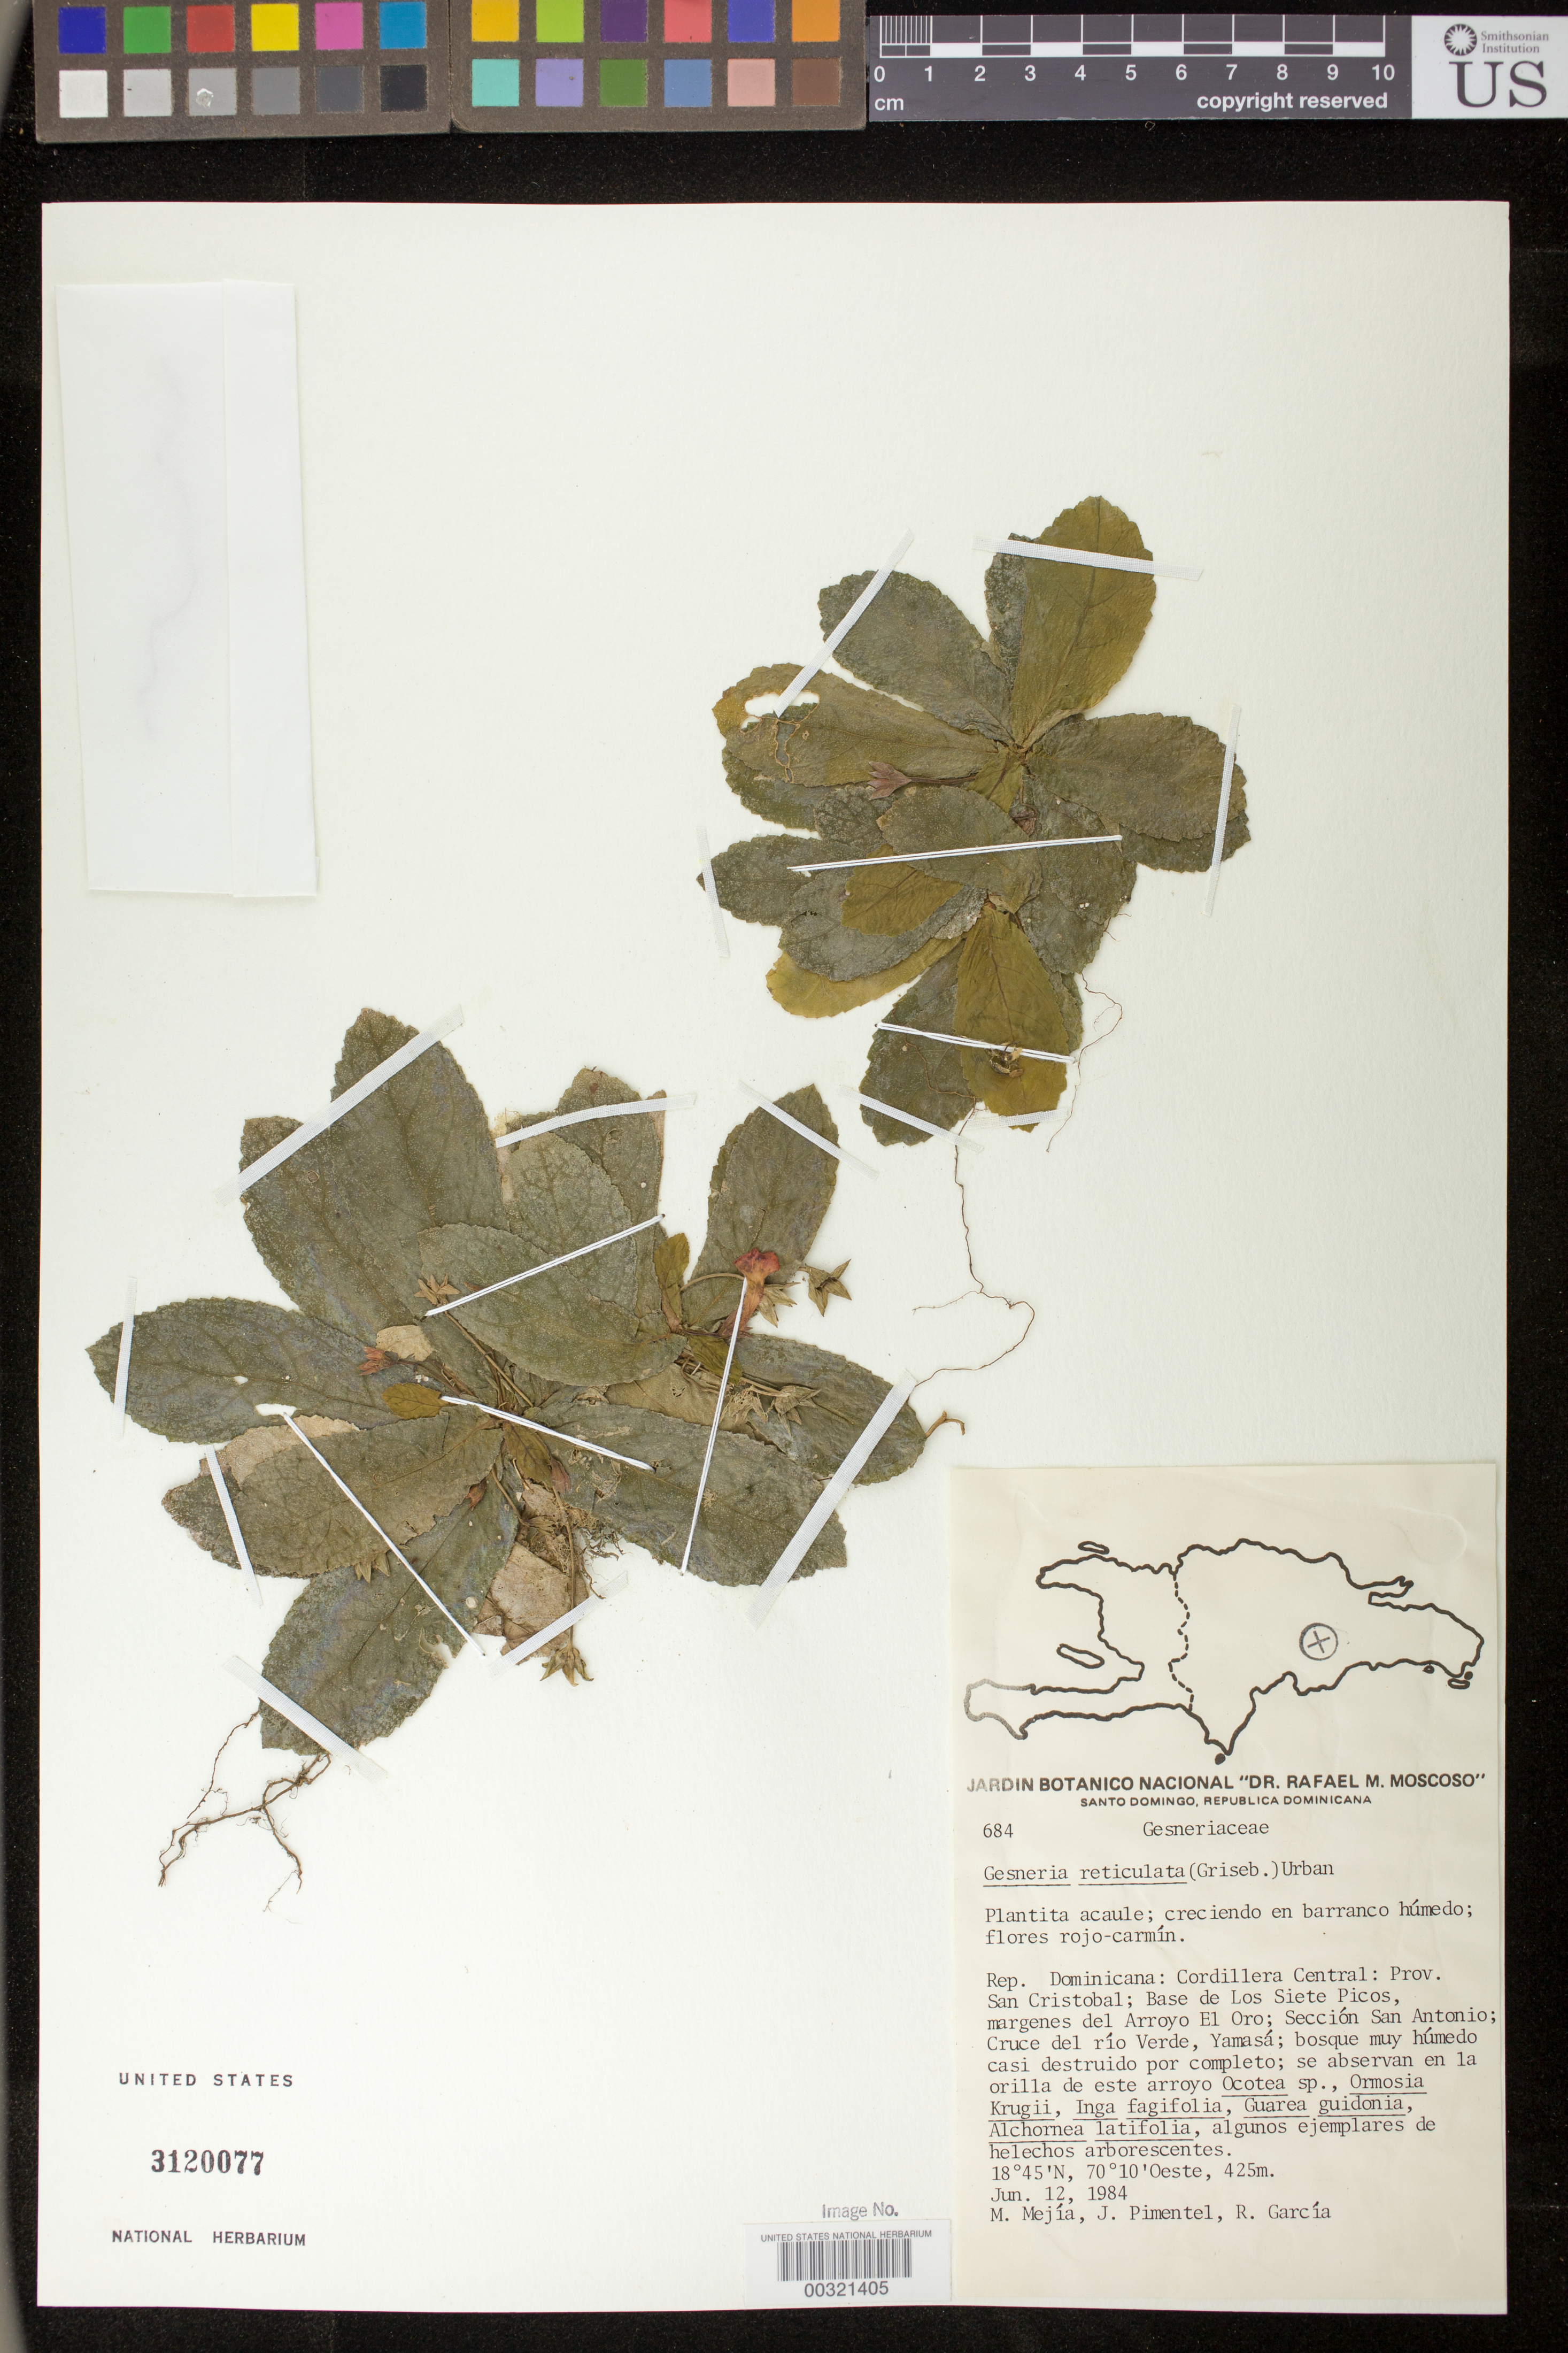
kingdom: Plantae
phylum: Tracheophyta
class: Magnoliopsida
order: Lamiales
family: Gesneriaceae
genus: Gesneria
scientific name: Gesneria reticulata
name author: (Griseb.) Urb.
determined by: Skog, Laurence E.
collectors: M. Mejia, J. Pimentel & R. García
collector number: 684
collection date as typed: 12 Jun 1984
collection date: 1984-06-12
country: Dominican Republic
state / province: San Cristóbal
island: Hispaniola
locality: Cordillera Central: Base de Los Siete Picos, margenes del Arroyo El Oro; Sección San Antonio; Cruce del río Verde, Yamasá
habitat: Bosque muy húmedo casi destruido por completo; creciendo en barranco húmedo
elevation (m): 425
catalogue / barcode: US 3120077